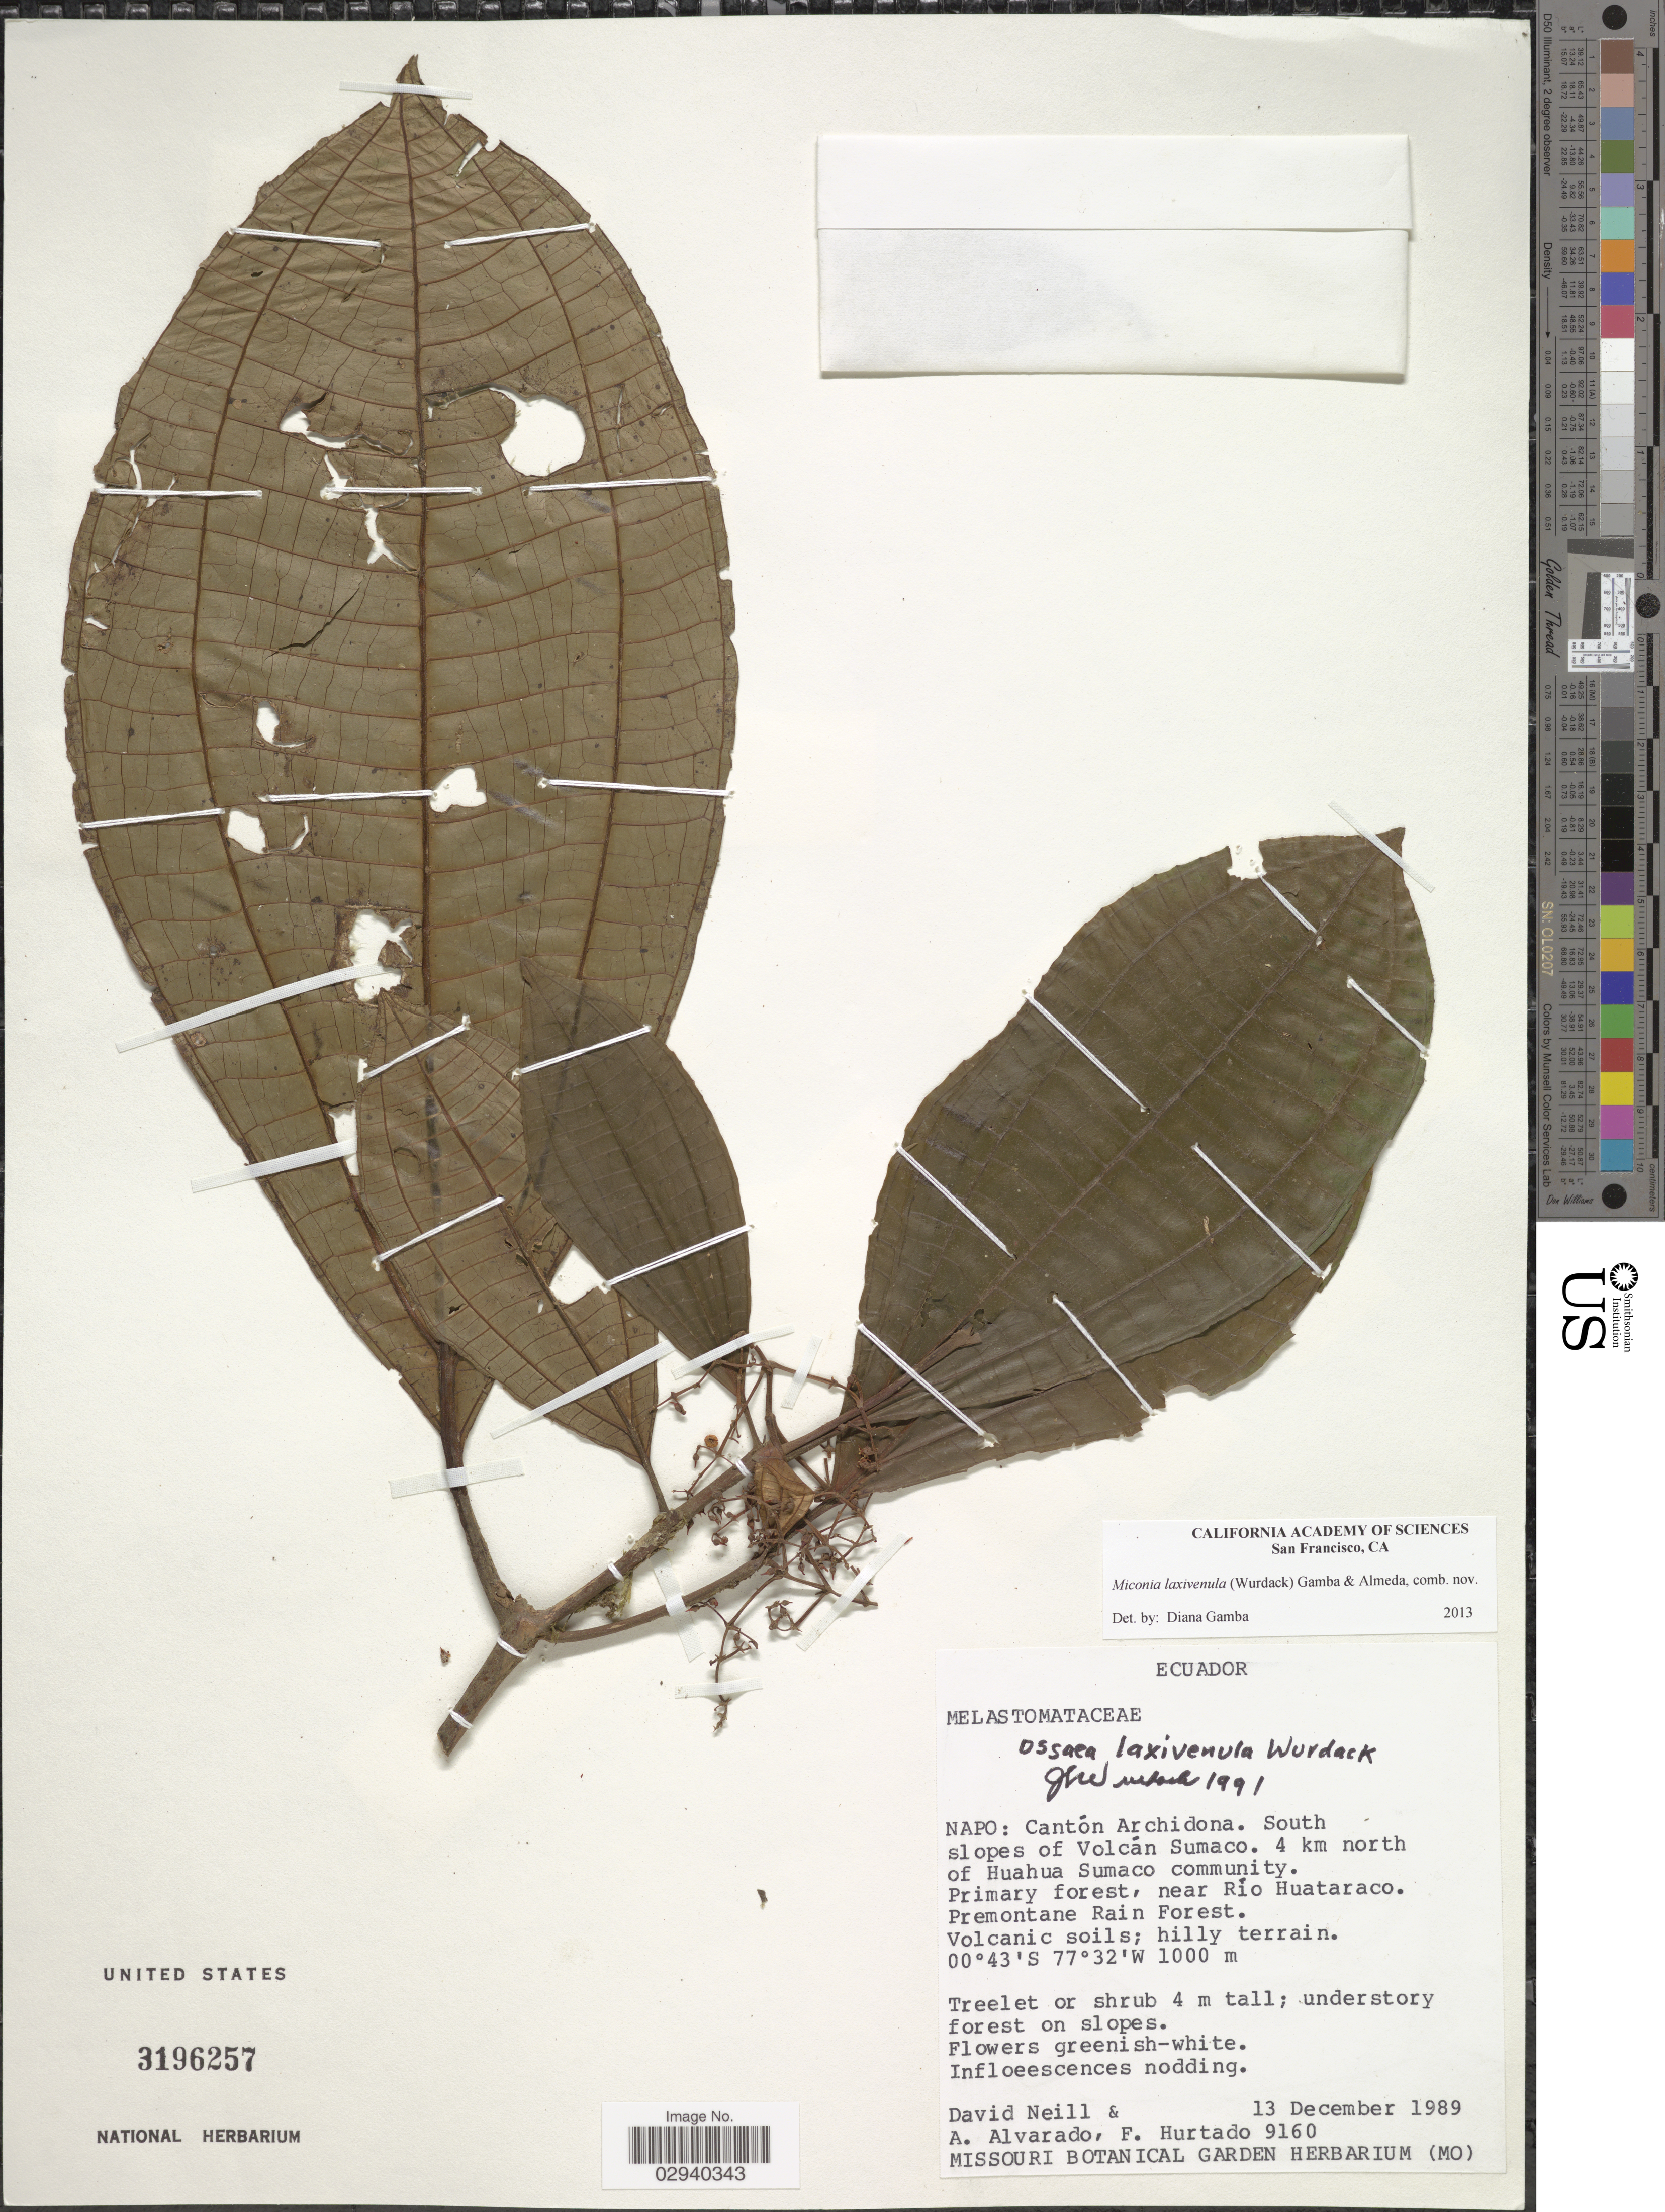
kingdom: Plantae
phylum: Tracheophyta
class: Magnoliopsida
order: Myrtales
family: Melastomataceae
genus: Miconia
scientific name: Miconia laxivenula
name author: (Wurdack) Gamba & Almeda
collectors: D. Neill, A. Alvarado & F. Hurtado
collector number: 9160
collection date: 1989-12-13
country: Ecuador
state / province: Napo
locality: Cantón Archidona. South slopes of Volcán Sumaco. 4 km north of Huahua Sumaco community. Primary forest, near Río Huataraco.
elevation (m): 1000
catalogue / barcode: US 3196257